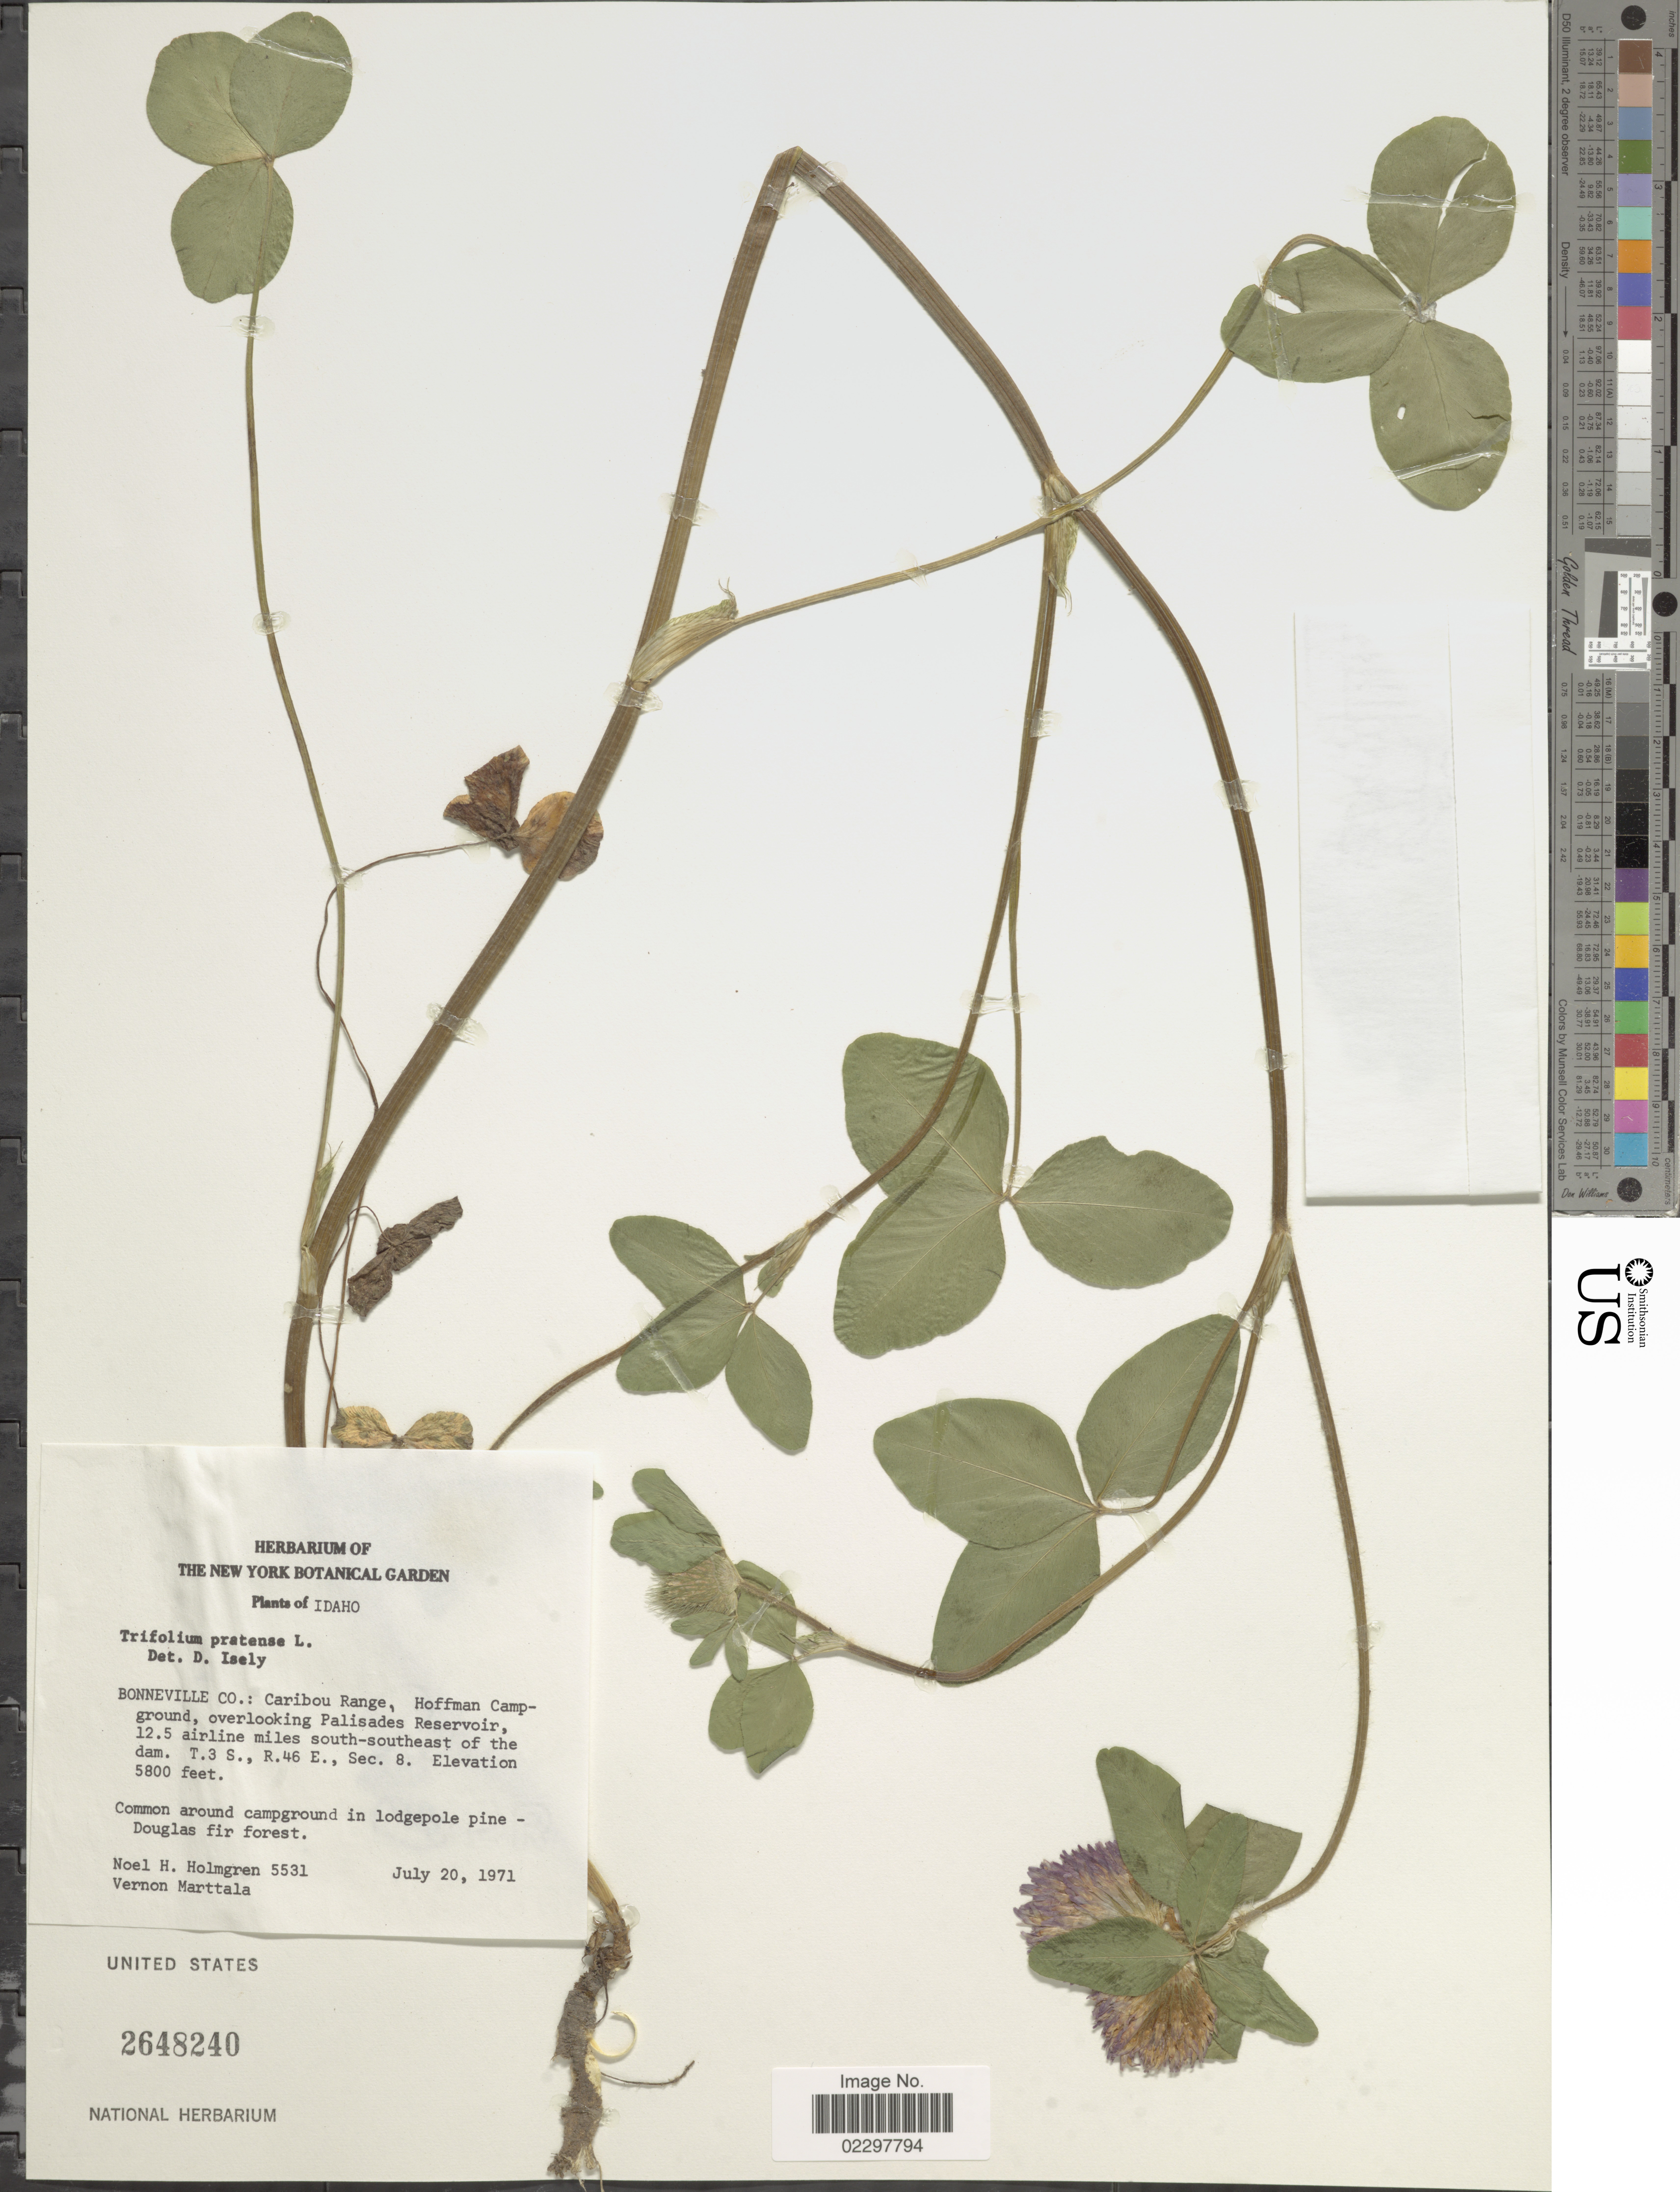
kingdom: Plantae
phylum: Tracheophyta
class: Magnoliopsida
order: Fabales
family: Fabaceae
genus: Trifolium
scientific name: Trifolium pratense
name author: L.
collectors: N. H. Holmgren & V. Marttala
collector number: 5531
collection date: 1971-07-20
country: United States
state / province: Idaho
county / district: Bonneville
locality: Caribou Range, Hoffman Campground, overlooking Palisades Reservoir, 12.5 airline miles south-southeast of the dam. T. 3 S., R. 46 E., Sec. 8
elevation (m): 1768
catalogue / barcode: US 2648240